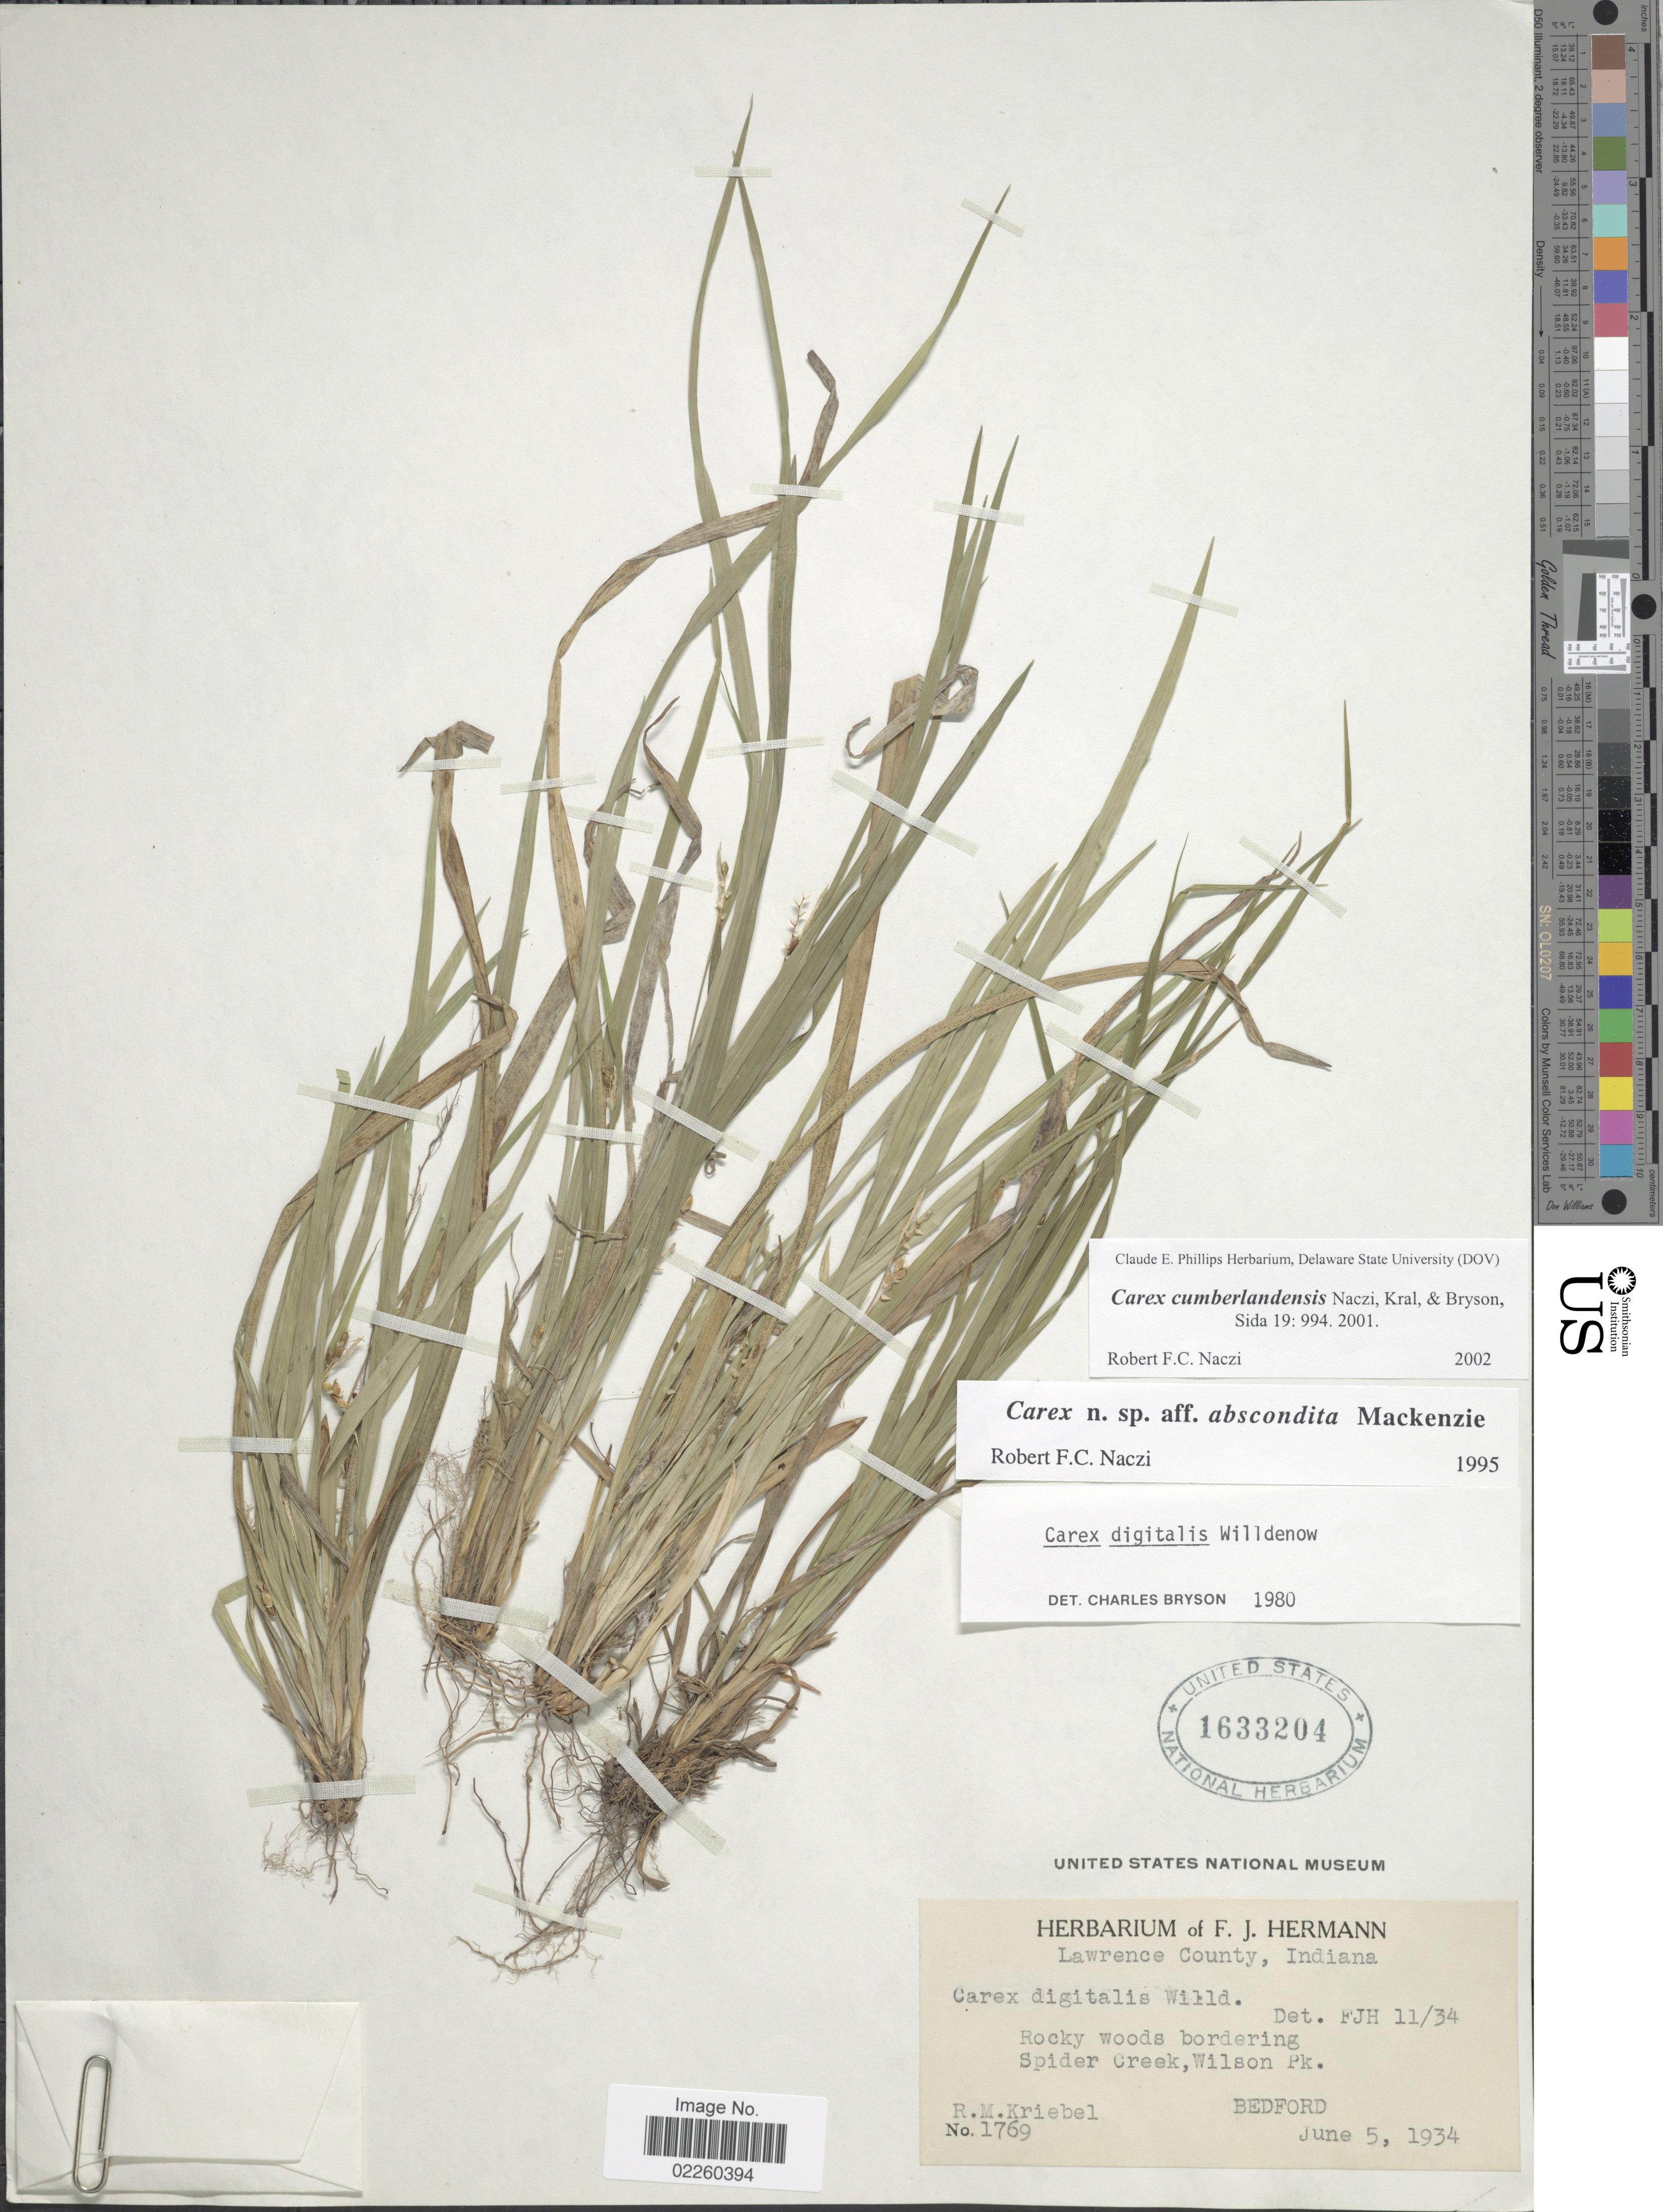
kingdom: Plantae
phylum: Tracheophyta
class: Liliopsida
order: Poales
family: Cyperaceae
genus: Carex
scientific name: Carex cumberlandensis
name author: Naczi & et al.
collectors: R. M. Kriebel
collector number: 1769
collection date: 1934-06-05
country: United States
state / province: Indiana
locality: Lawrence County, Rocky woods bordering, Spider Creek, Wilson Pk., Bedford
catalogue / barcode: US 1633204